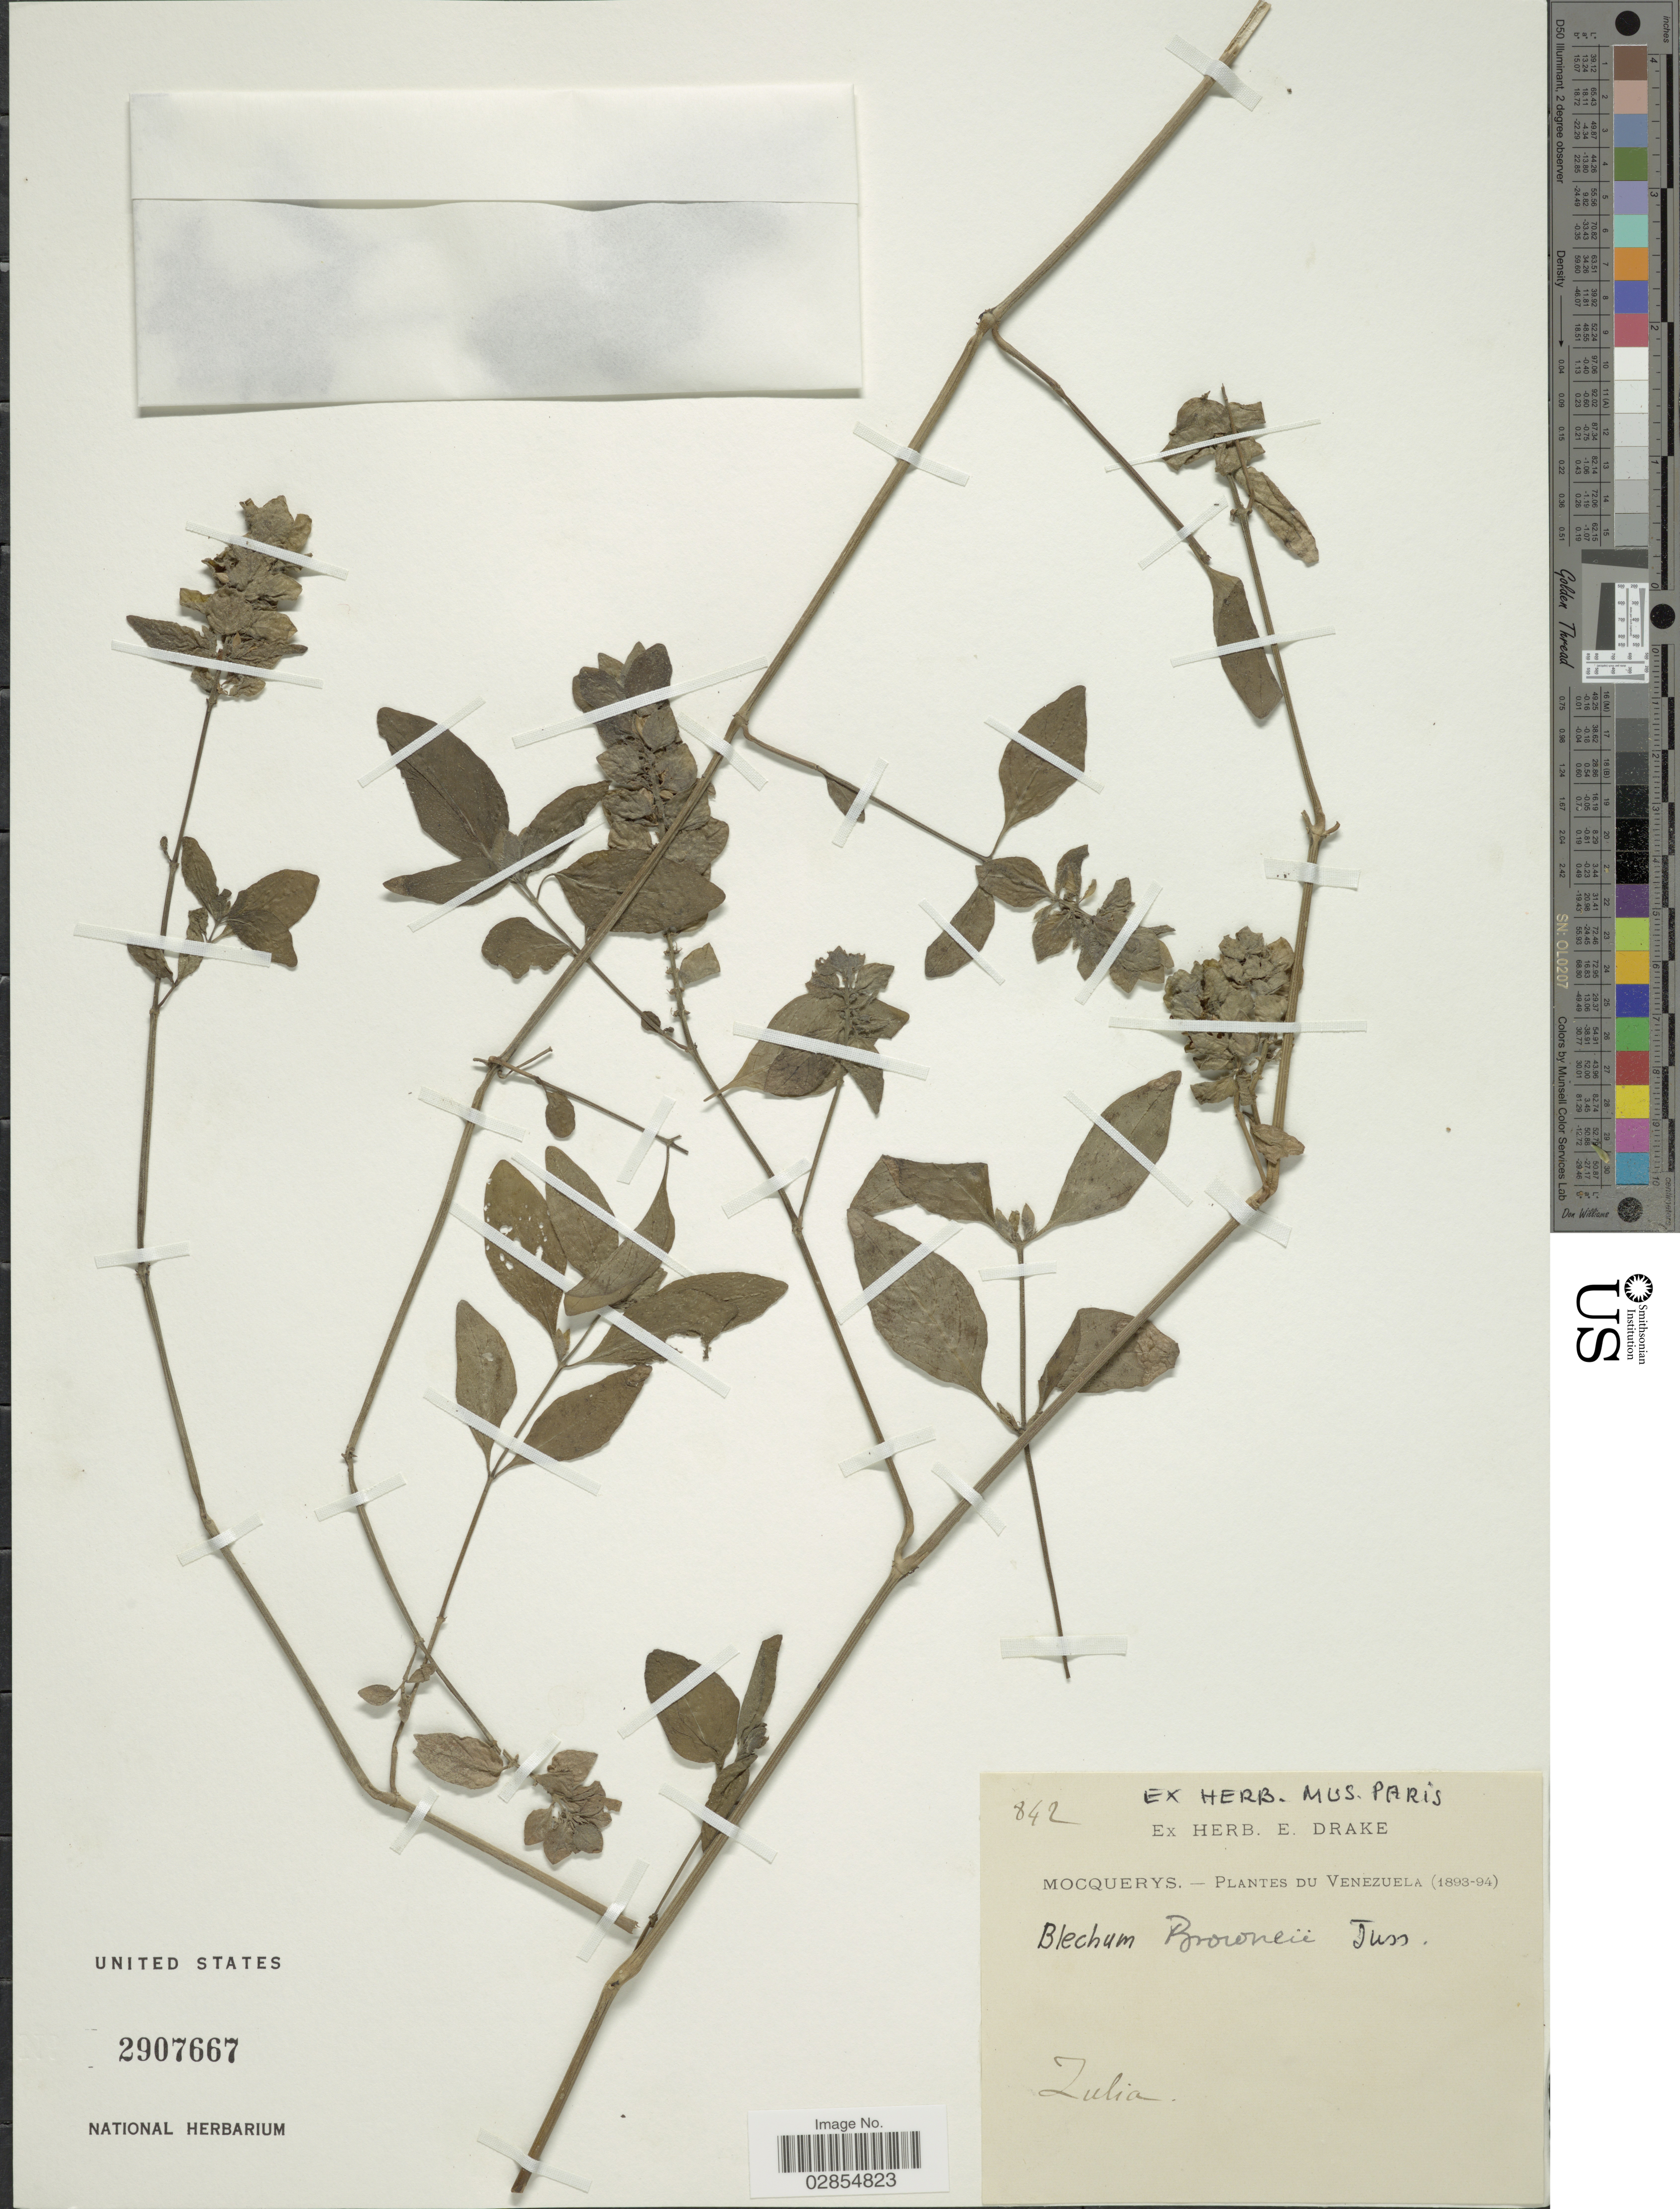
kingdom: Plantae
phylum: Tracheophyta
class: Magnoliopsida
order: Lamiales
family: Acanthaceae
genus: Blechum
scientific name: Blechum pyramidatum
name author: (Lam.) Urb.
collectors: A. Mocquerys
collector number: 842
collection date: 1893/1894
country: Venezuela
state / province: Zulia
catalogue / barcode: US 2907667